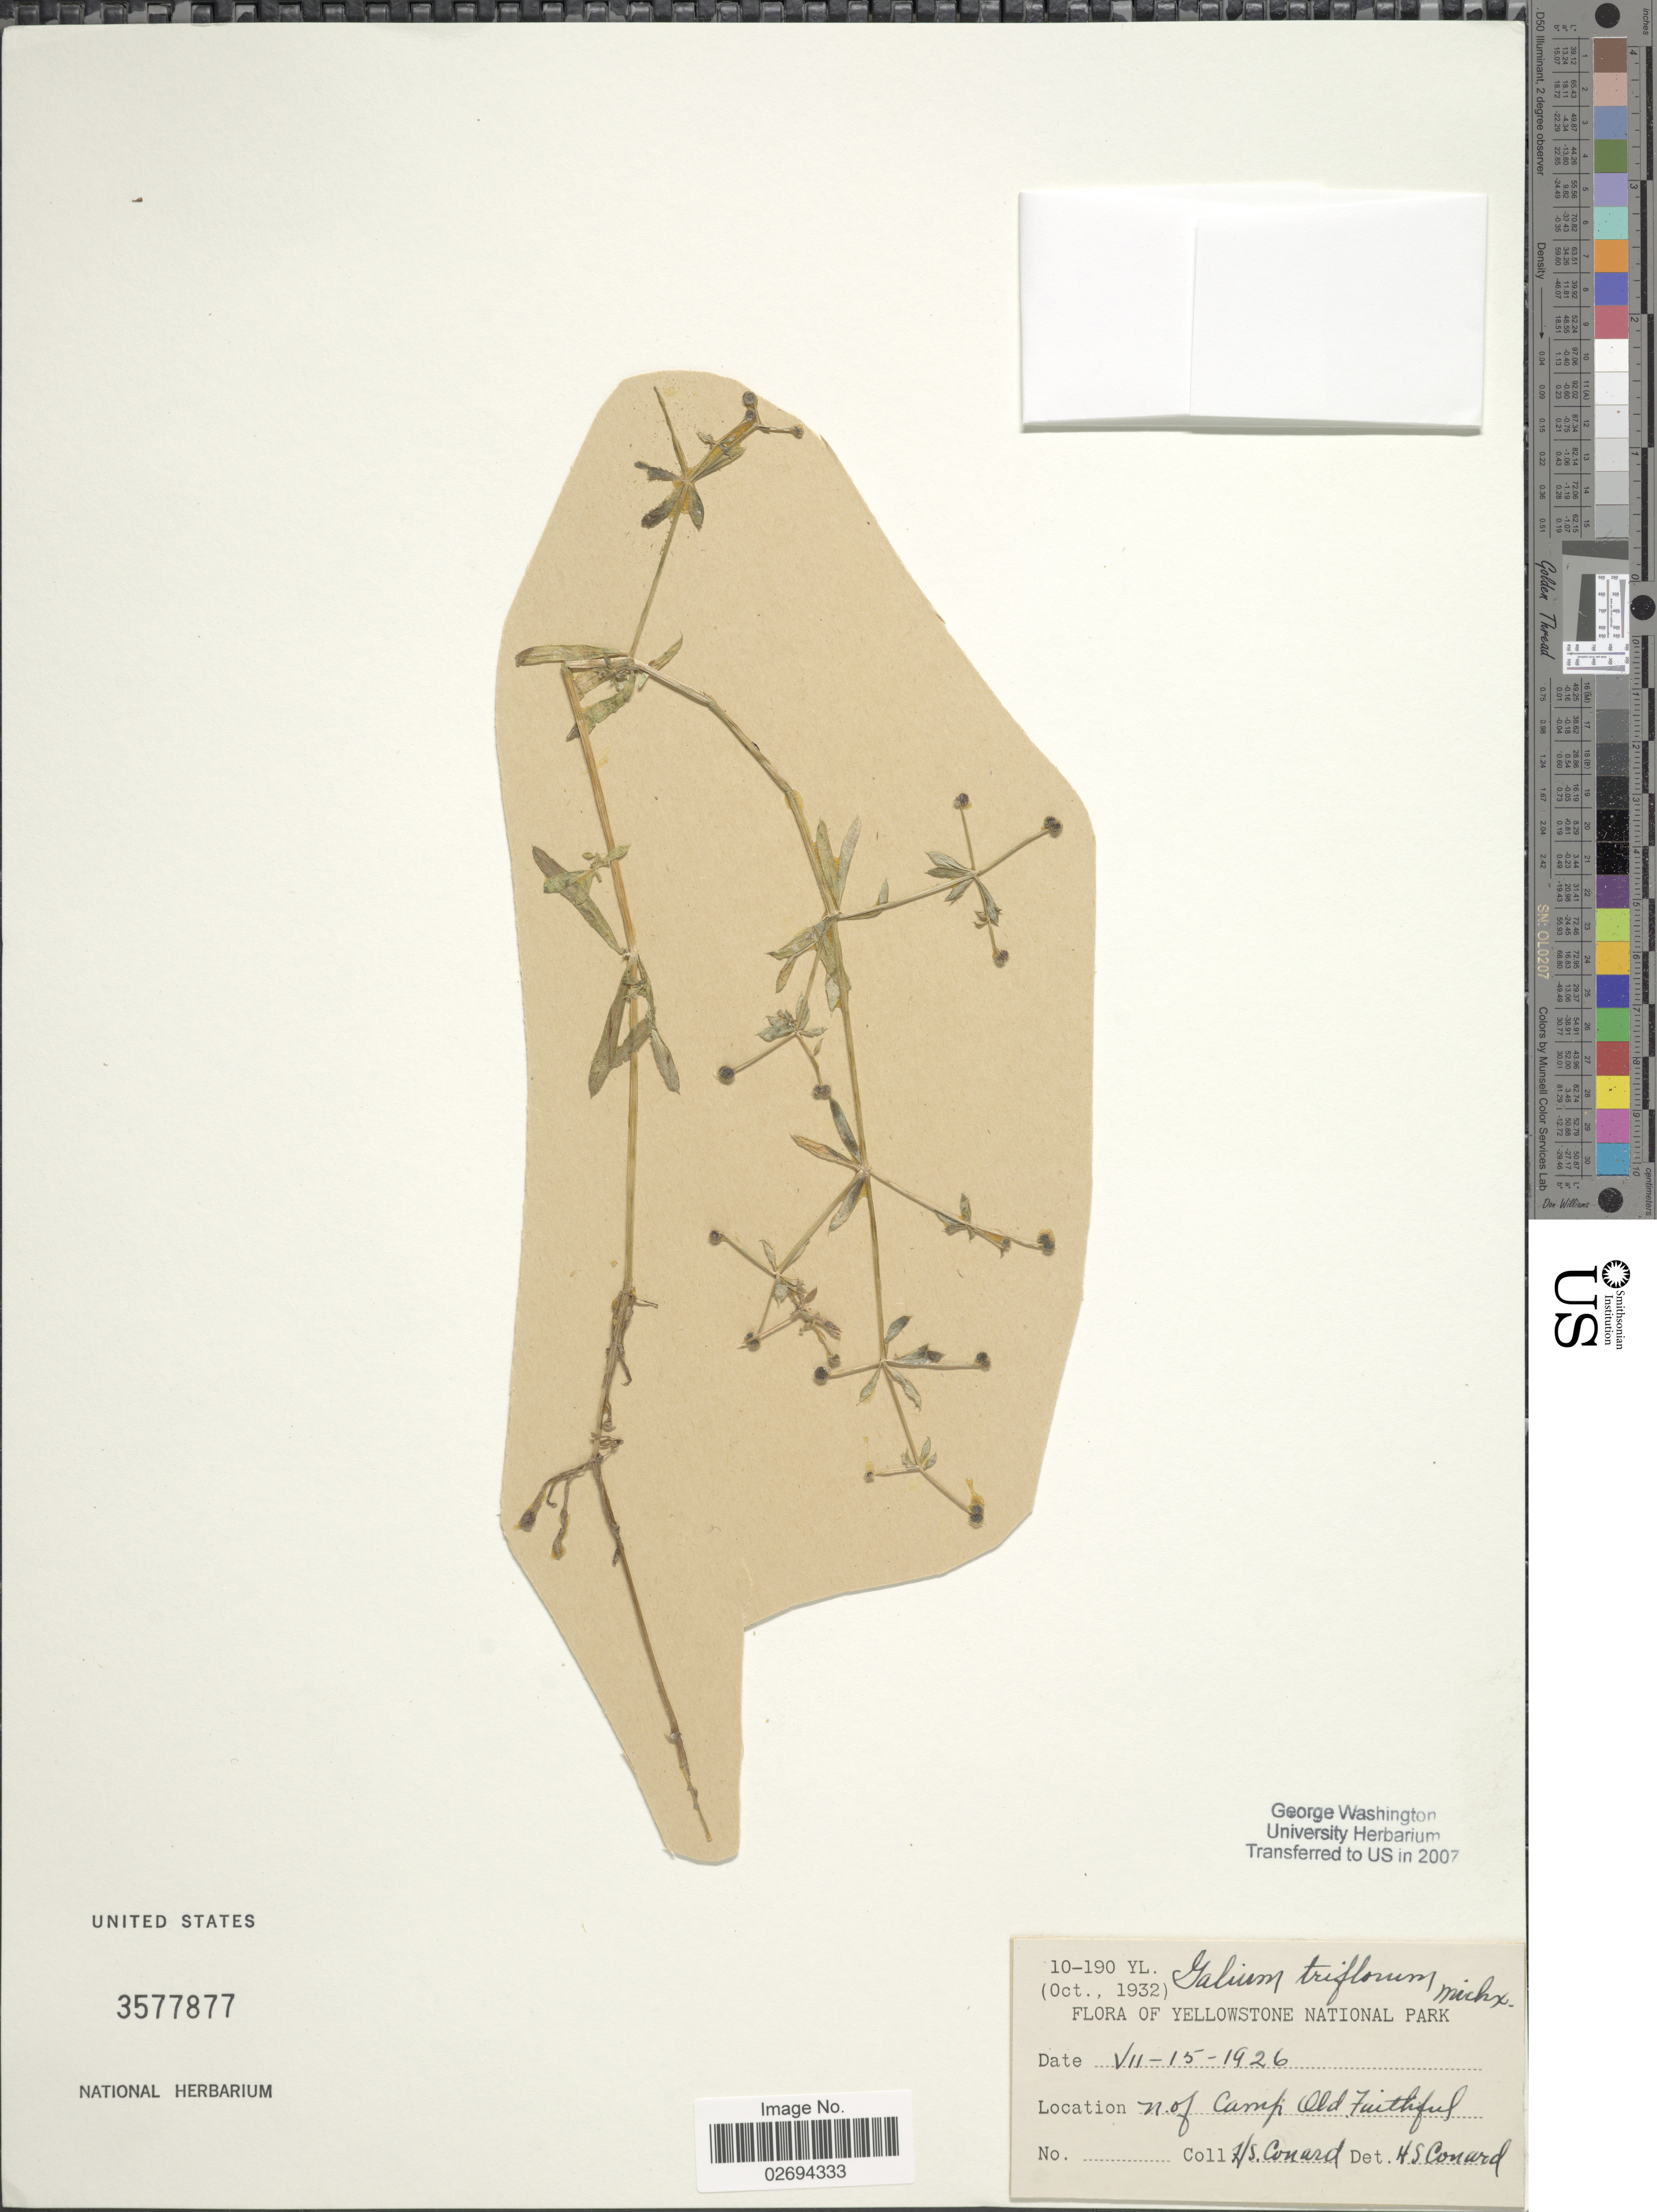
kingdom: Plantae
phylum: Tracheophyta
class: Magnoliopsida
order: Gentianales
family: Rubiaceae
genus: Galium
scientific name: Galium triflorum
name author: Michx.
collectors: H. S. Conard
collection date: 1926-07-15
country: United States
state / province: Wyoming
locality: Yellowstone National Park. N. of Camp Old Faithful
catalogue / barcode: US 3577877